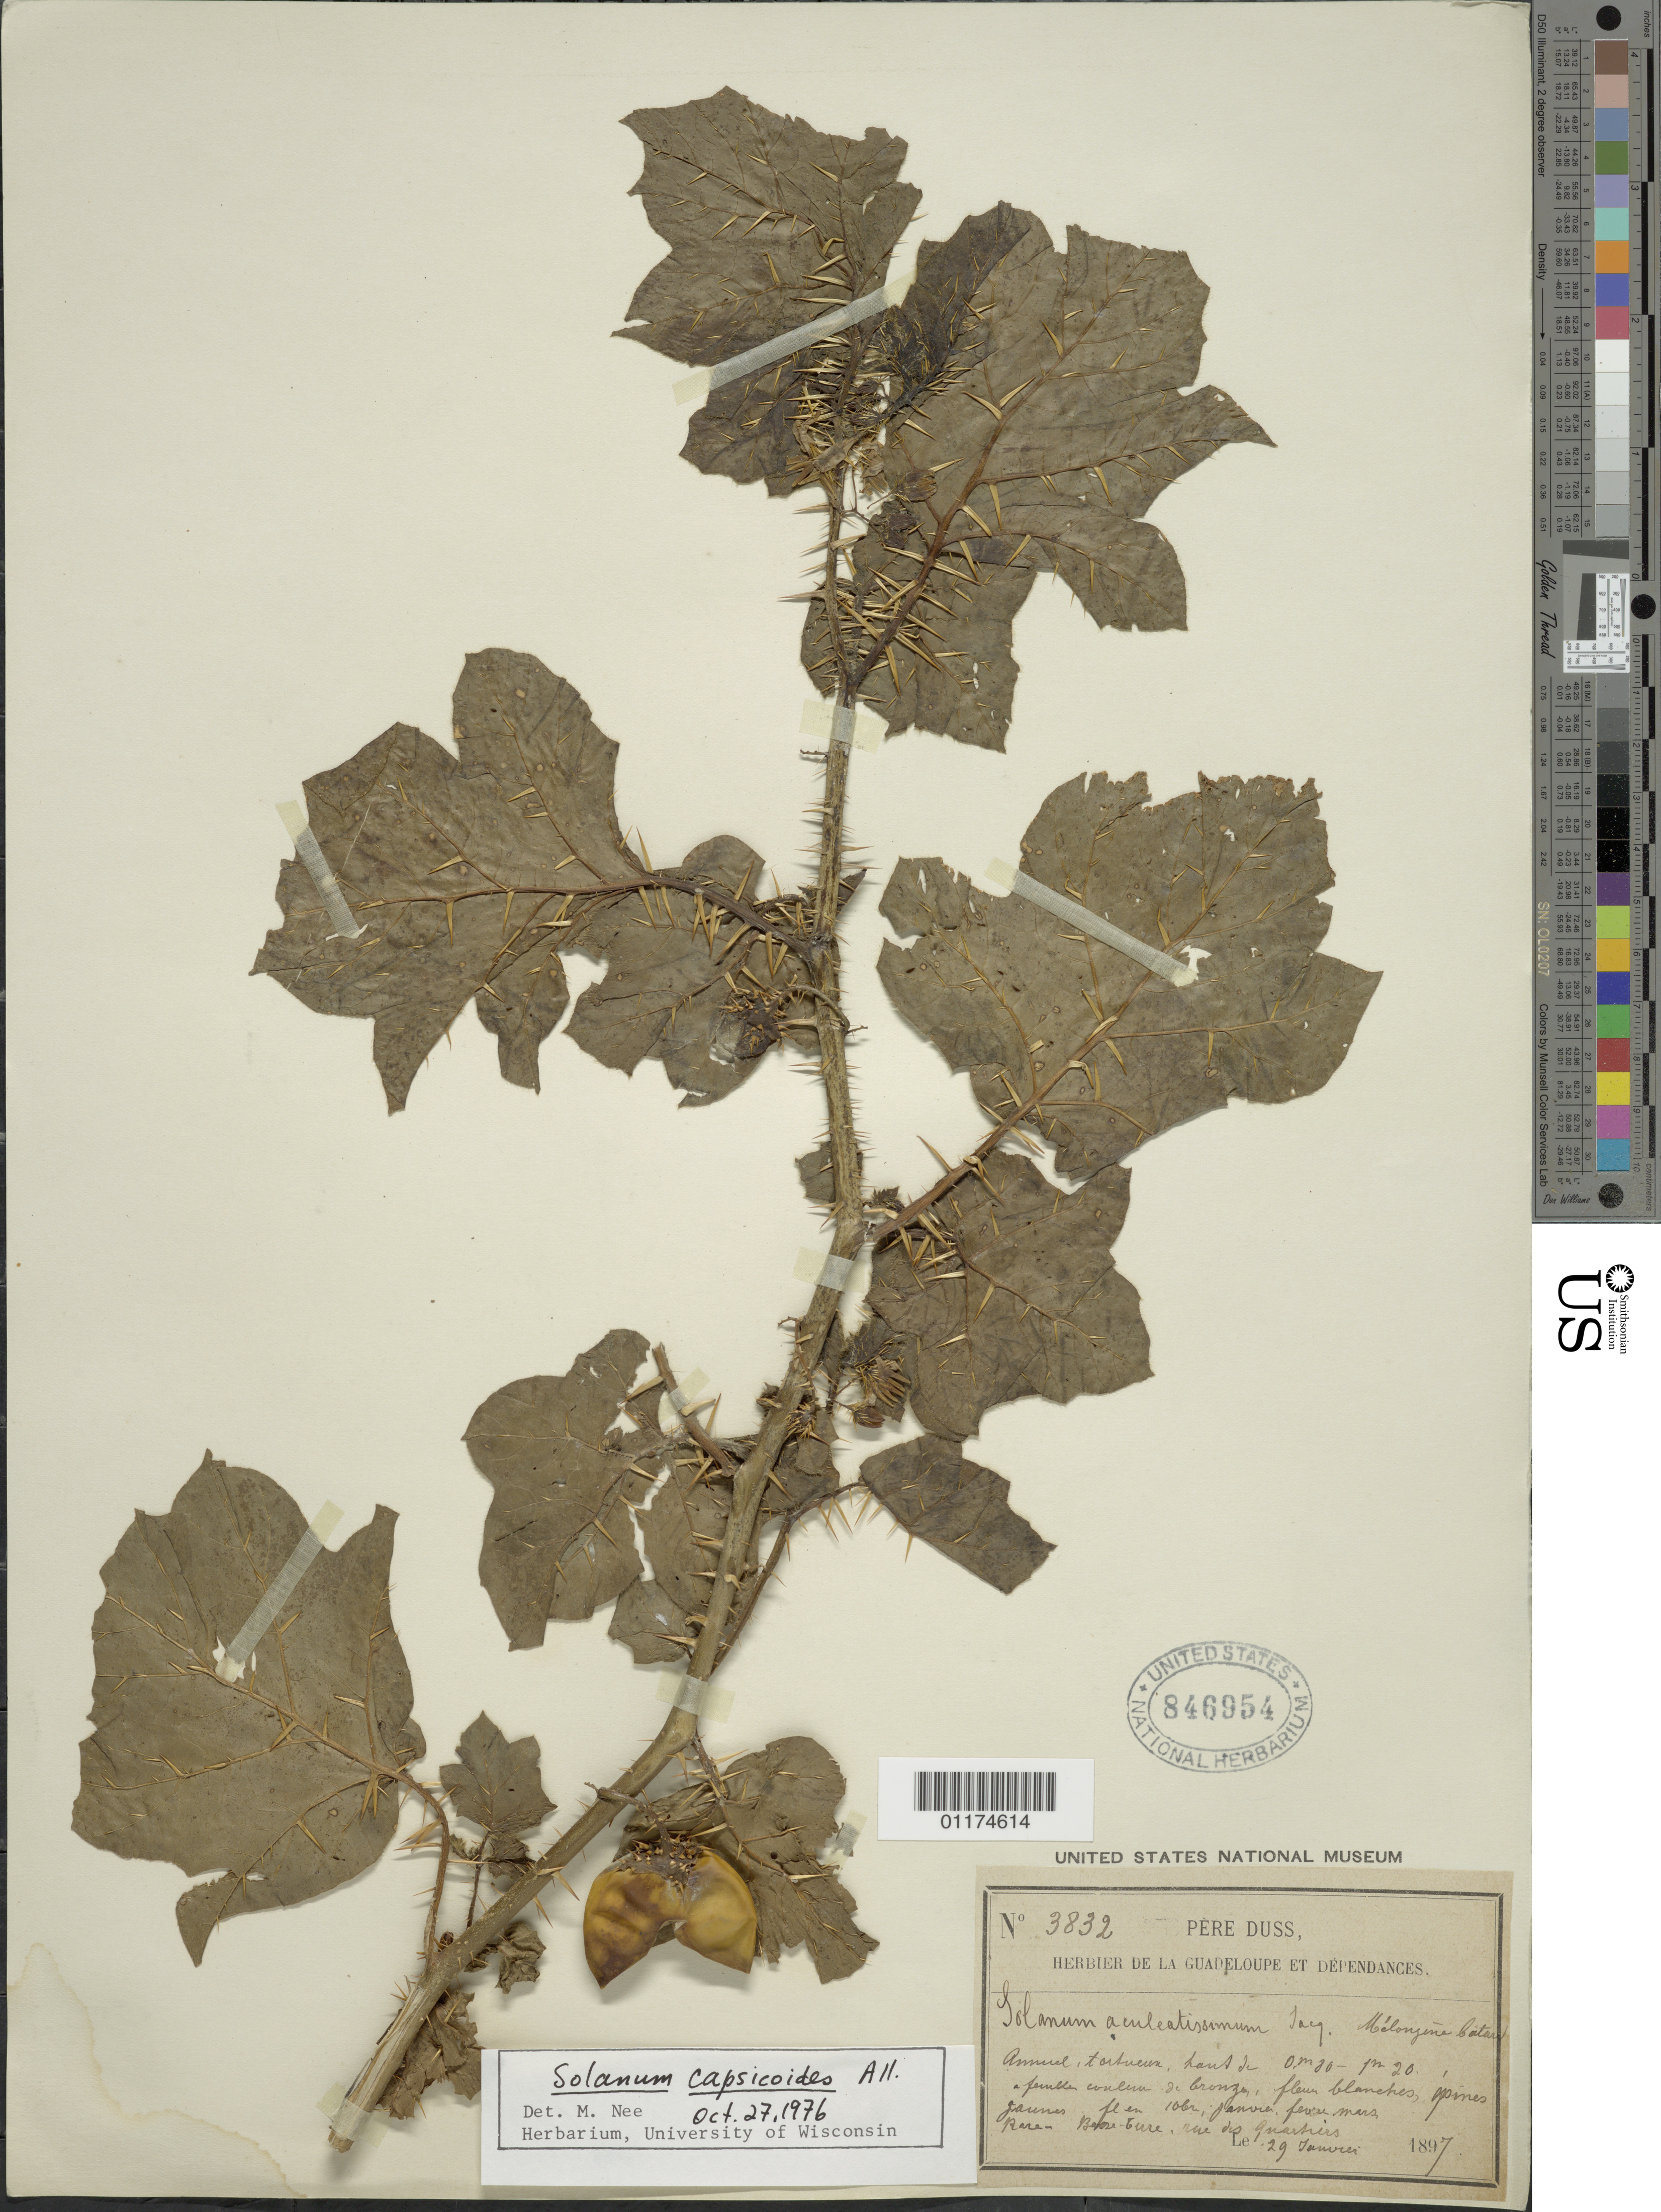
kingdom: Plantae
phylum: Tracheophyta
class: Magnoliopsida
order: Solanales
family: Solanaceae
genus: Solanum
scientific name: Solanum capsicoides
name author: All.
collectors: Père Duss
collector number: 3832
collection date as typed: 29 Jan 1897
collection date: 1897-01-29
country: Guadeloupe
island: Basse-Terre I.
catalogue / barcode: US 846954